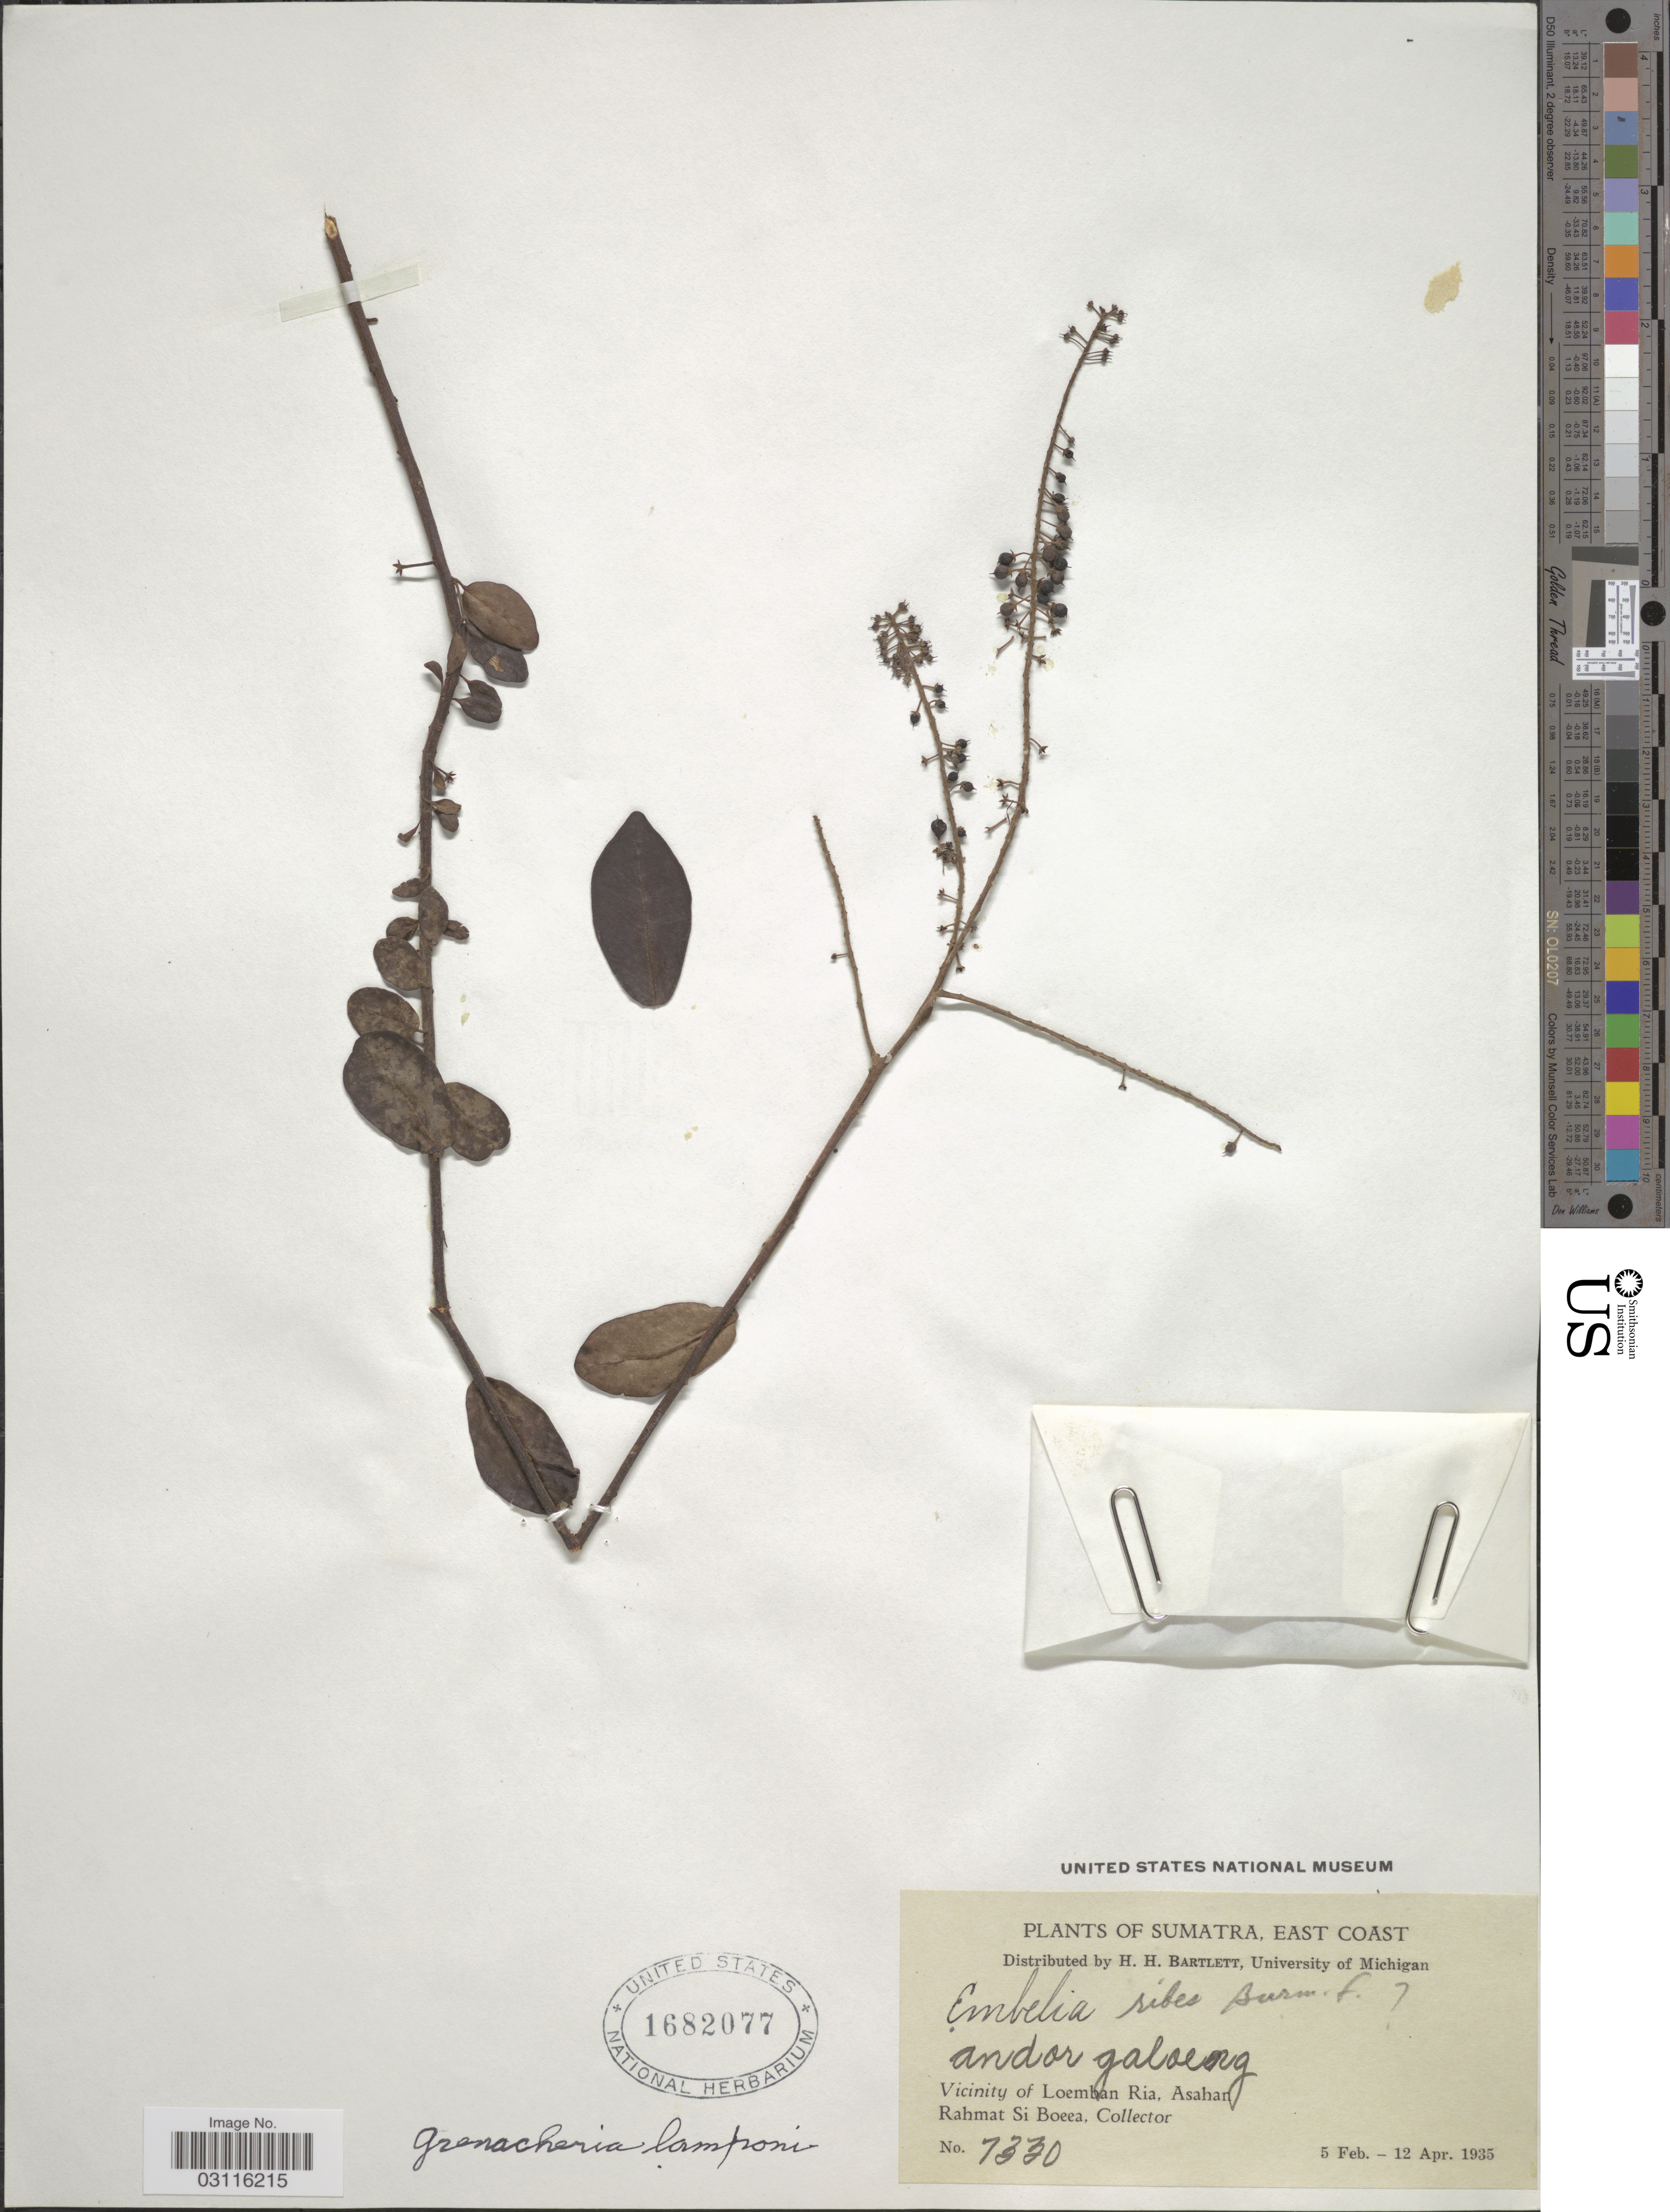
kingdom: Plantae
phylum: Tracheophyta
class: Magnoliopsida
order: Ericales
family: Primulaceae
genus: Embelia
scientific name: Embelia ribes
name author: Burm. f.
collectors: Rahmat Si Boeea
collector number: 7330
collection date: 1935-02-05/1935-04-12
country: Indonesia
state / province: Sumatra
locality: East Coast. Vicinity of Loemban Ria, Asahan.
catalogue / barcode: US 1682077